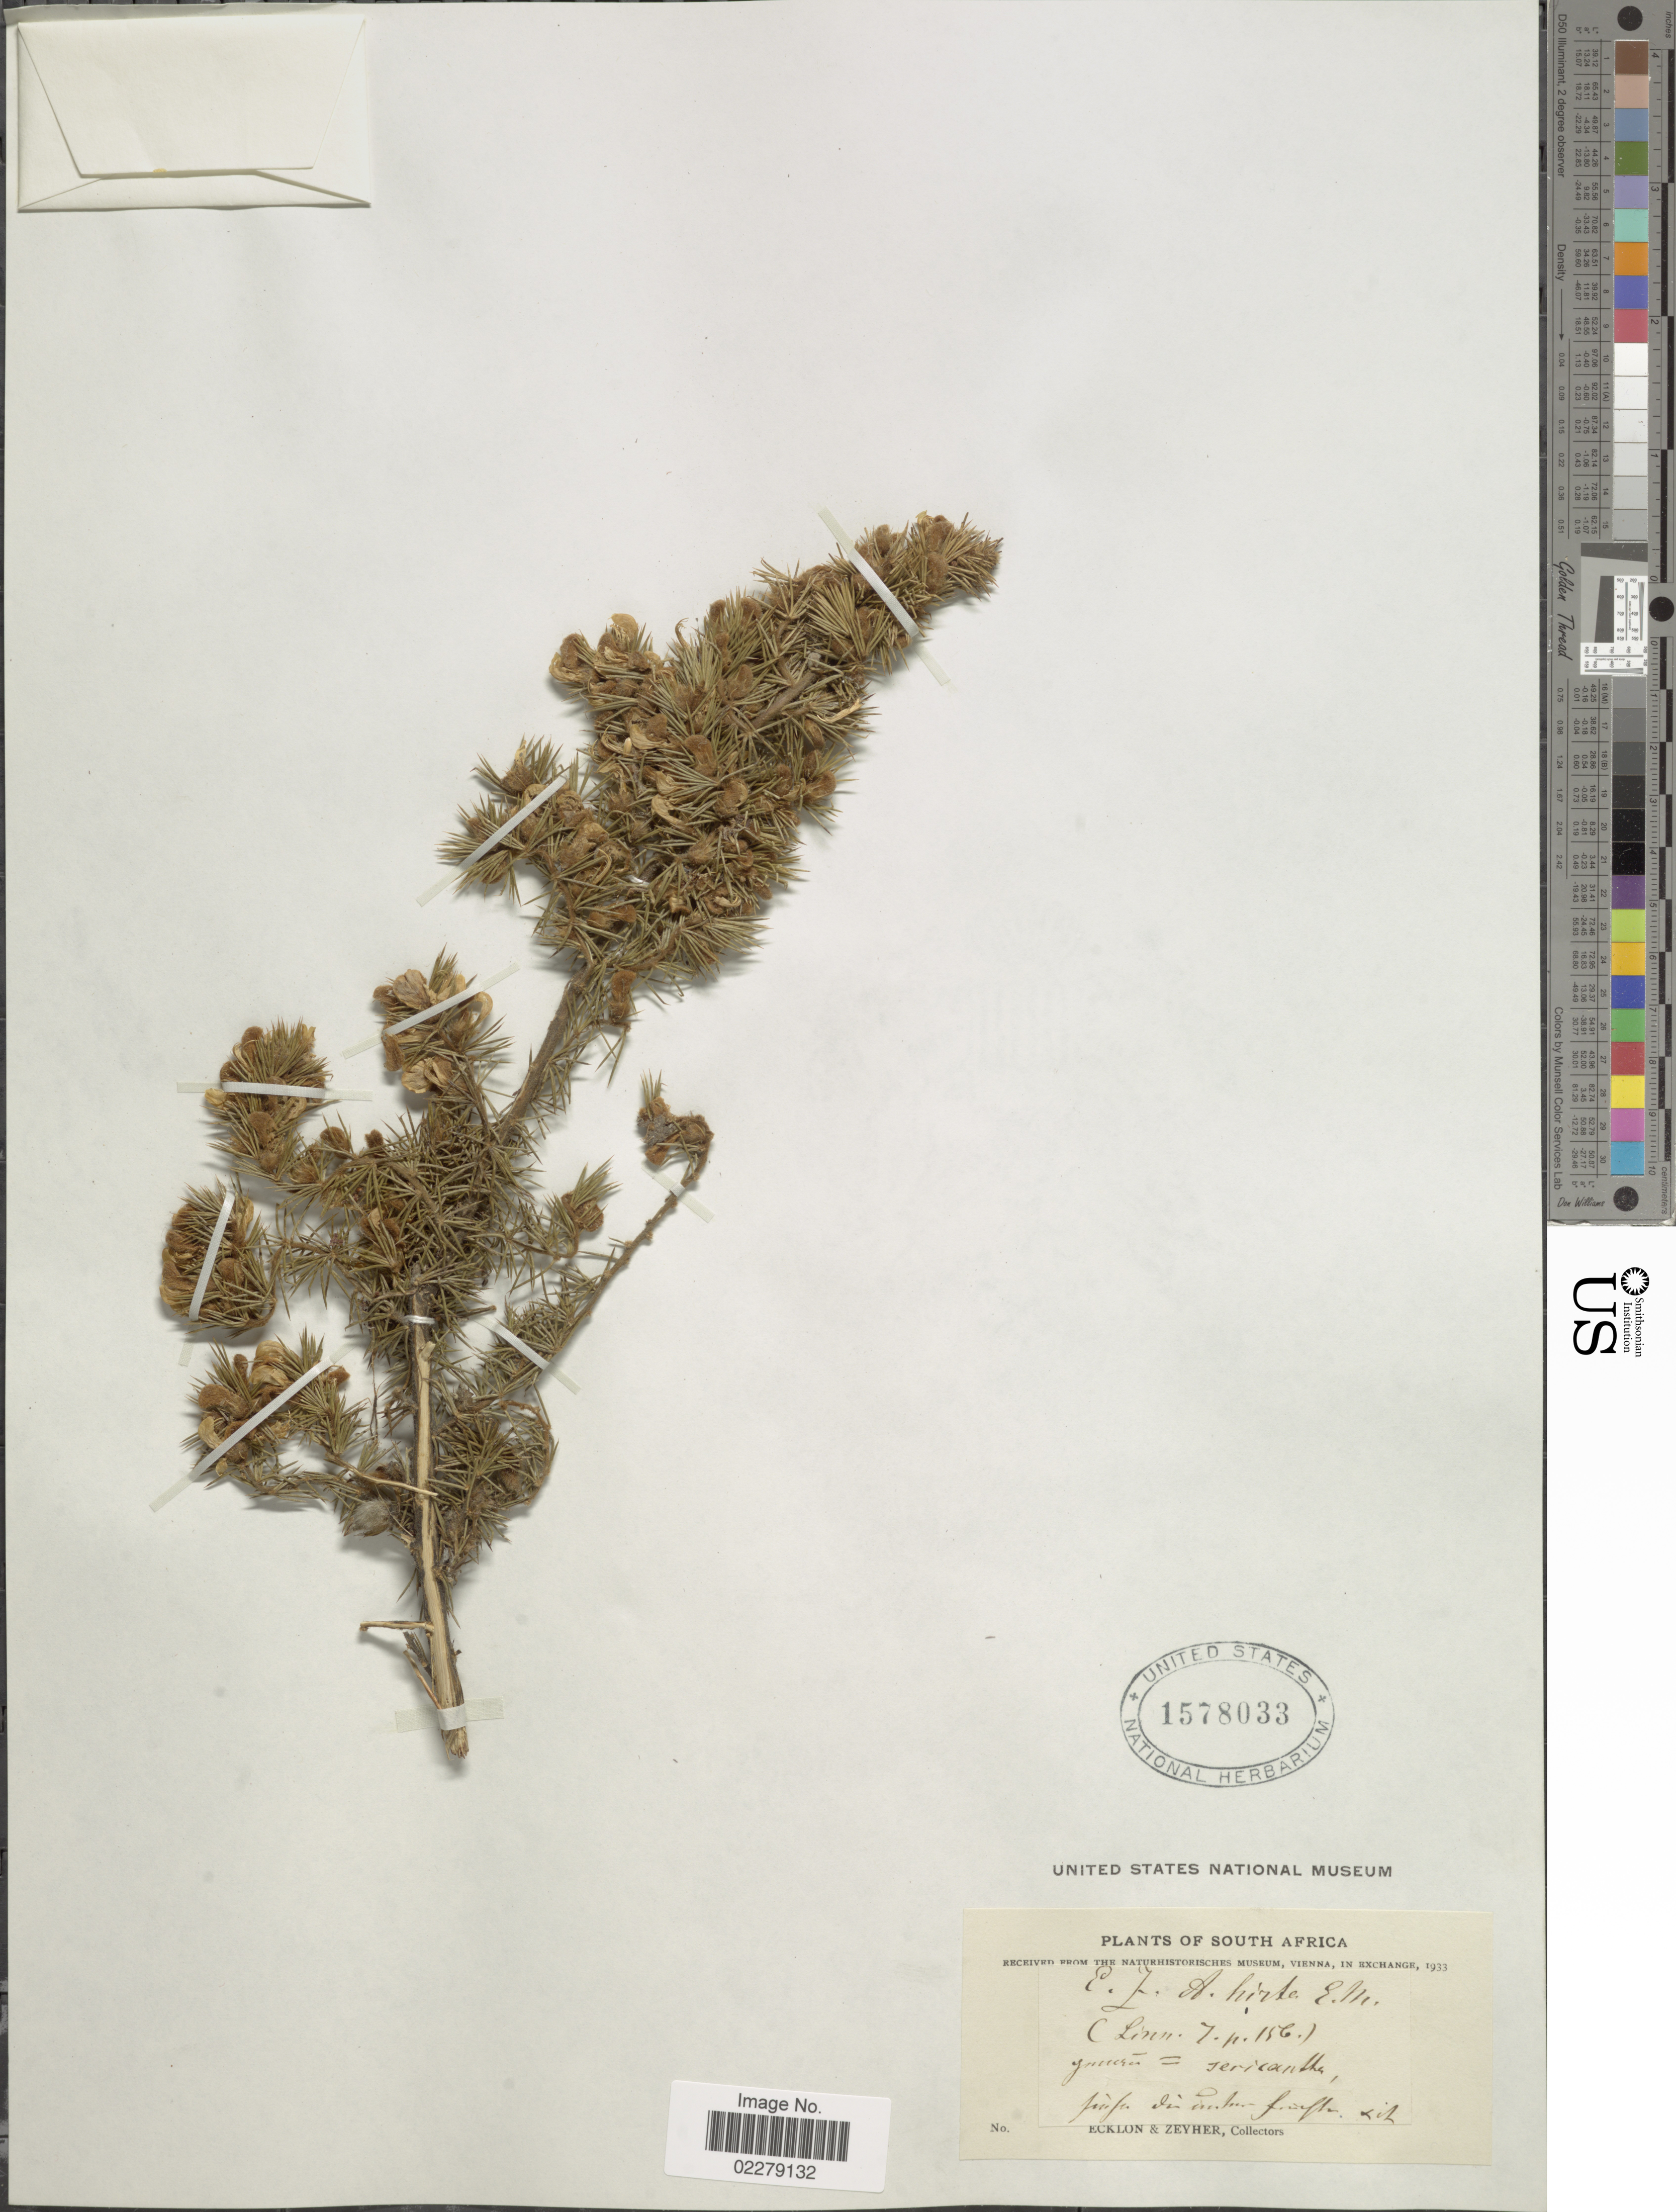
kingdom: Plantae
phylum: Tracheophyta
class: Magnoliopsida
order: Fabales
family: Fabaceae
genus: Aspalathus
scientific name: Aspalathus hirta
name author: E. Mey.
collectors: -. Ecklon & -. Zeyher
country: South Africa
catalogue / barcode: US 1578033